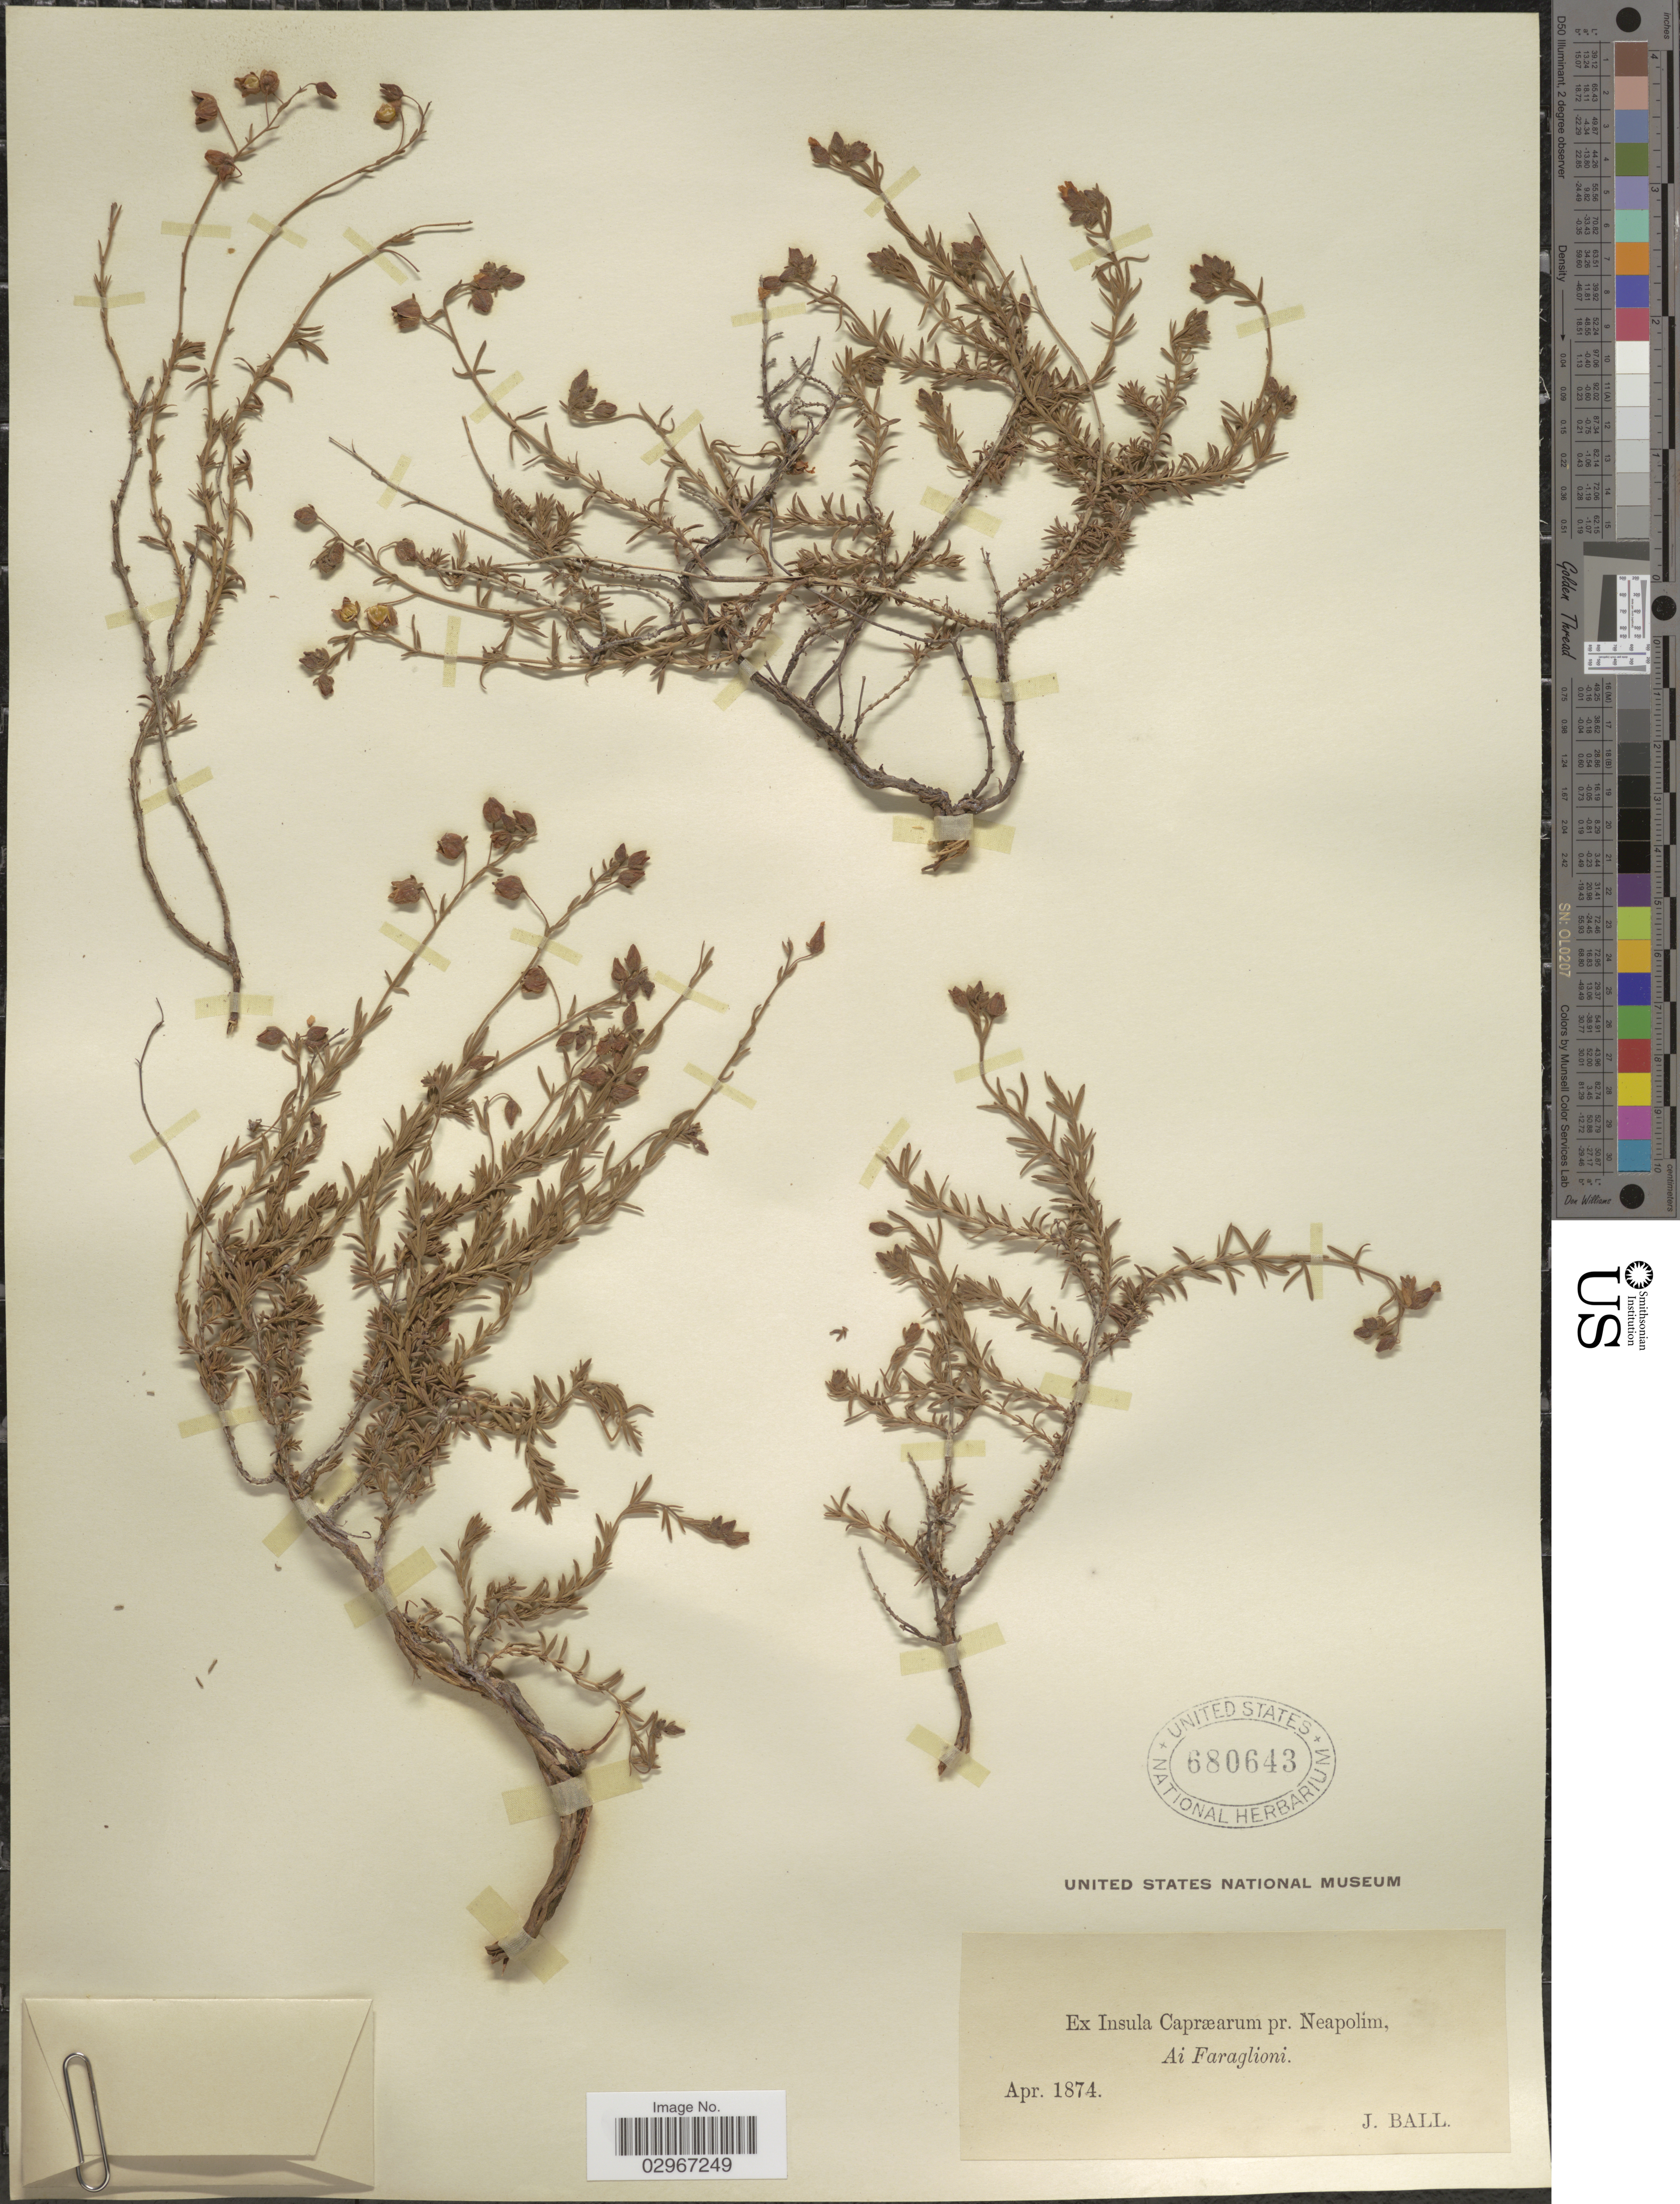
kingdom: Plantae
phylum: Tracheophyta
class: Magnoliopsida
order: Malvales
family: Cistaceae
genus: Helianthemum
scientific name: Helianthemum sp.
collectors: J. Ball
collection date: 1874-04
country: Italy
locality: Ex Insula Capræarum pr. Neapolim, Ai Faraglioni.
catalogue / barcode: US 680643